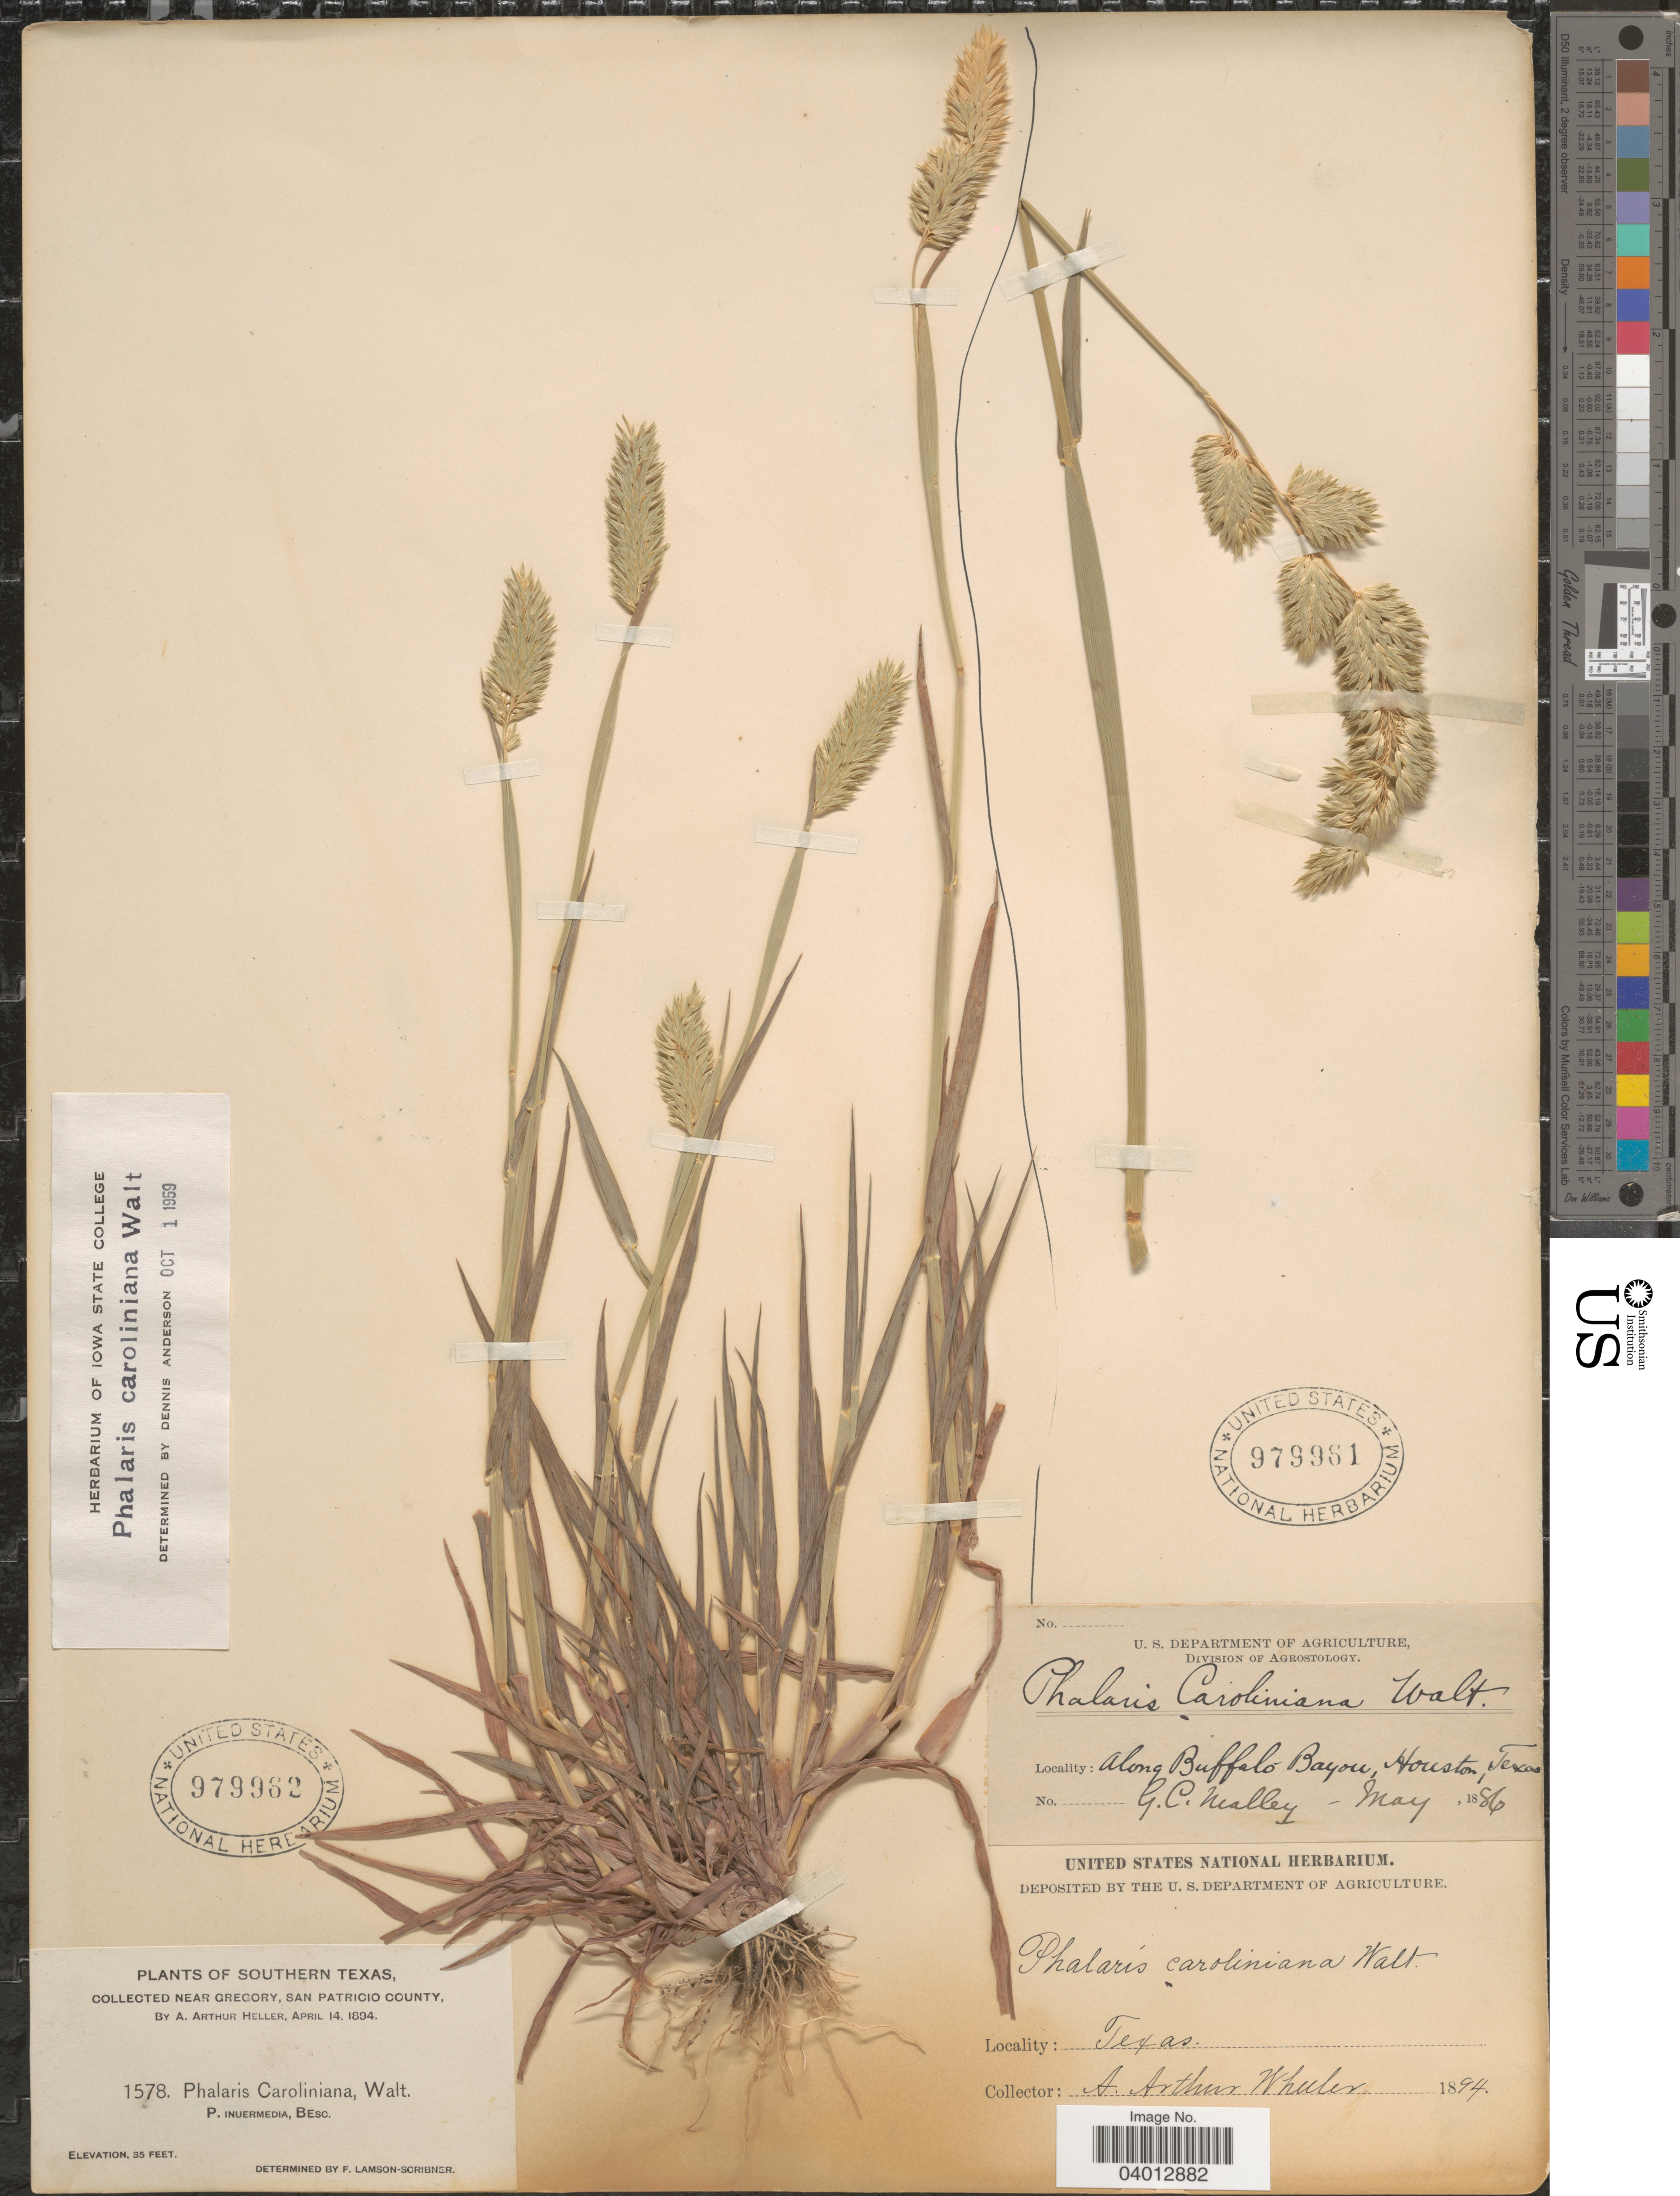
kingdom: Plantae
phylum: Tracheophyta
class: Liliopsida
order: Poales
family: Poaceae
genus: Phalaris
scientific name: Phalaris caroliniana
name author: Walter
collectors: A. A. Heller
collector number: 1578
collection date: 1894-04-14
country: United States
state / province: Texas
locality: Southern Texas. Near Gregory, San Patricio County.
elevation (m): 11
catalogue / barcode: US 979962